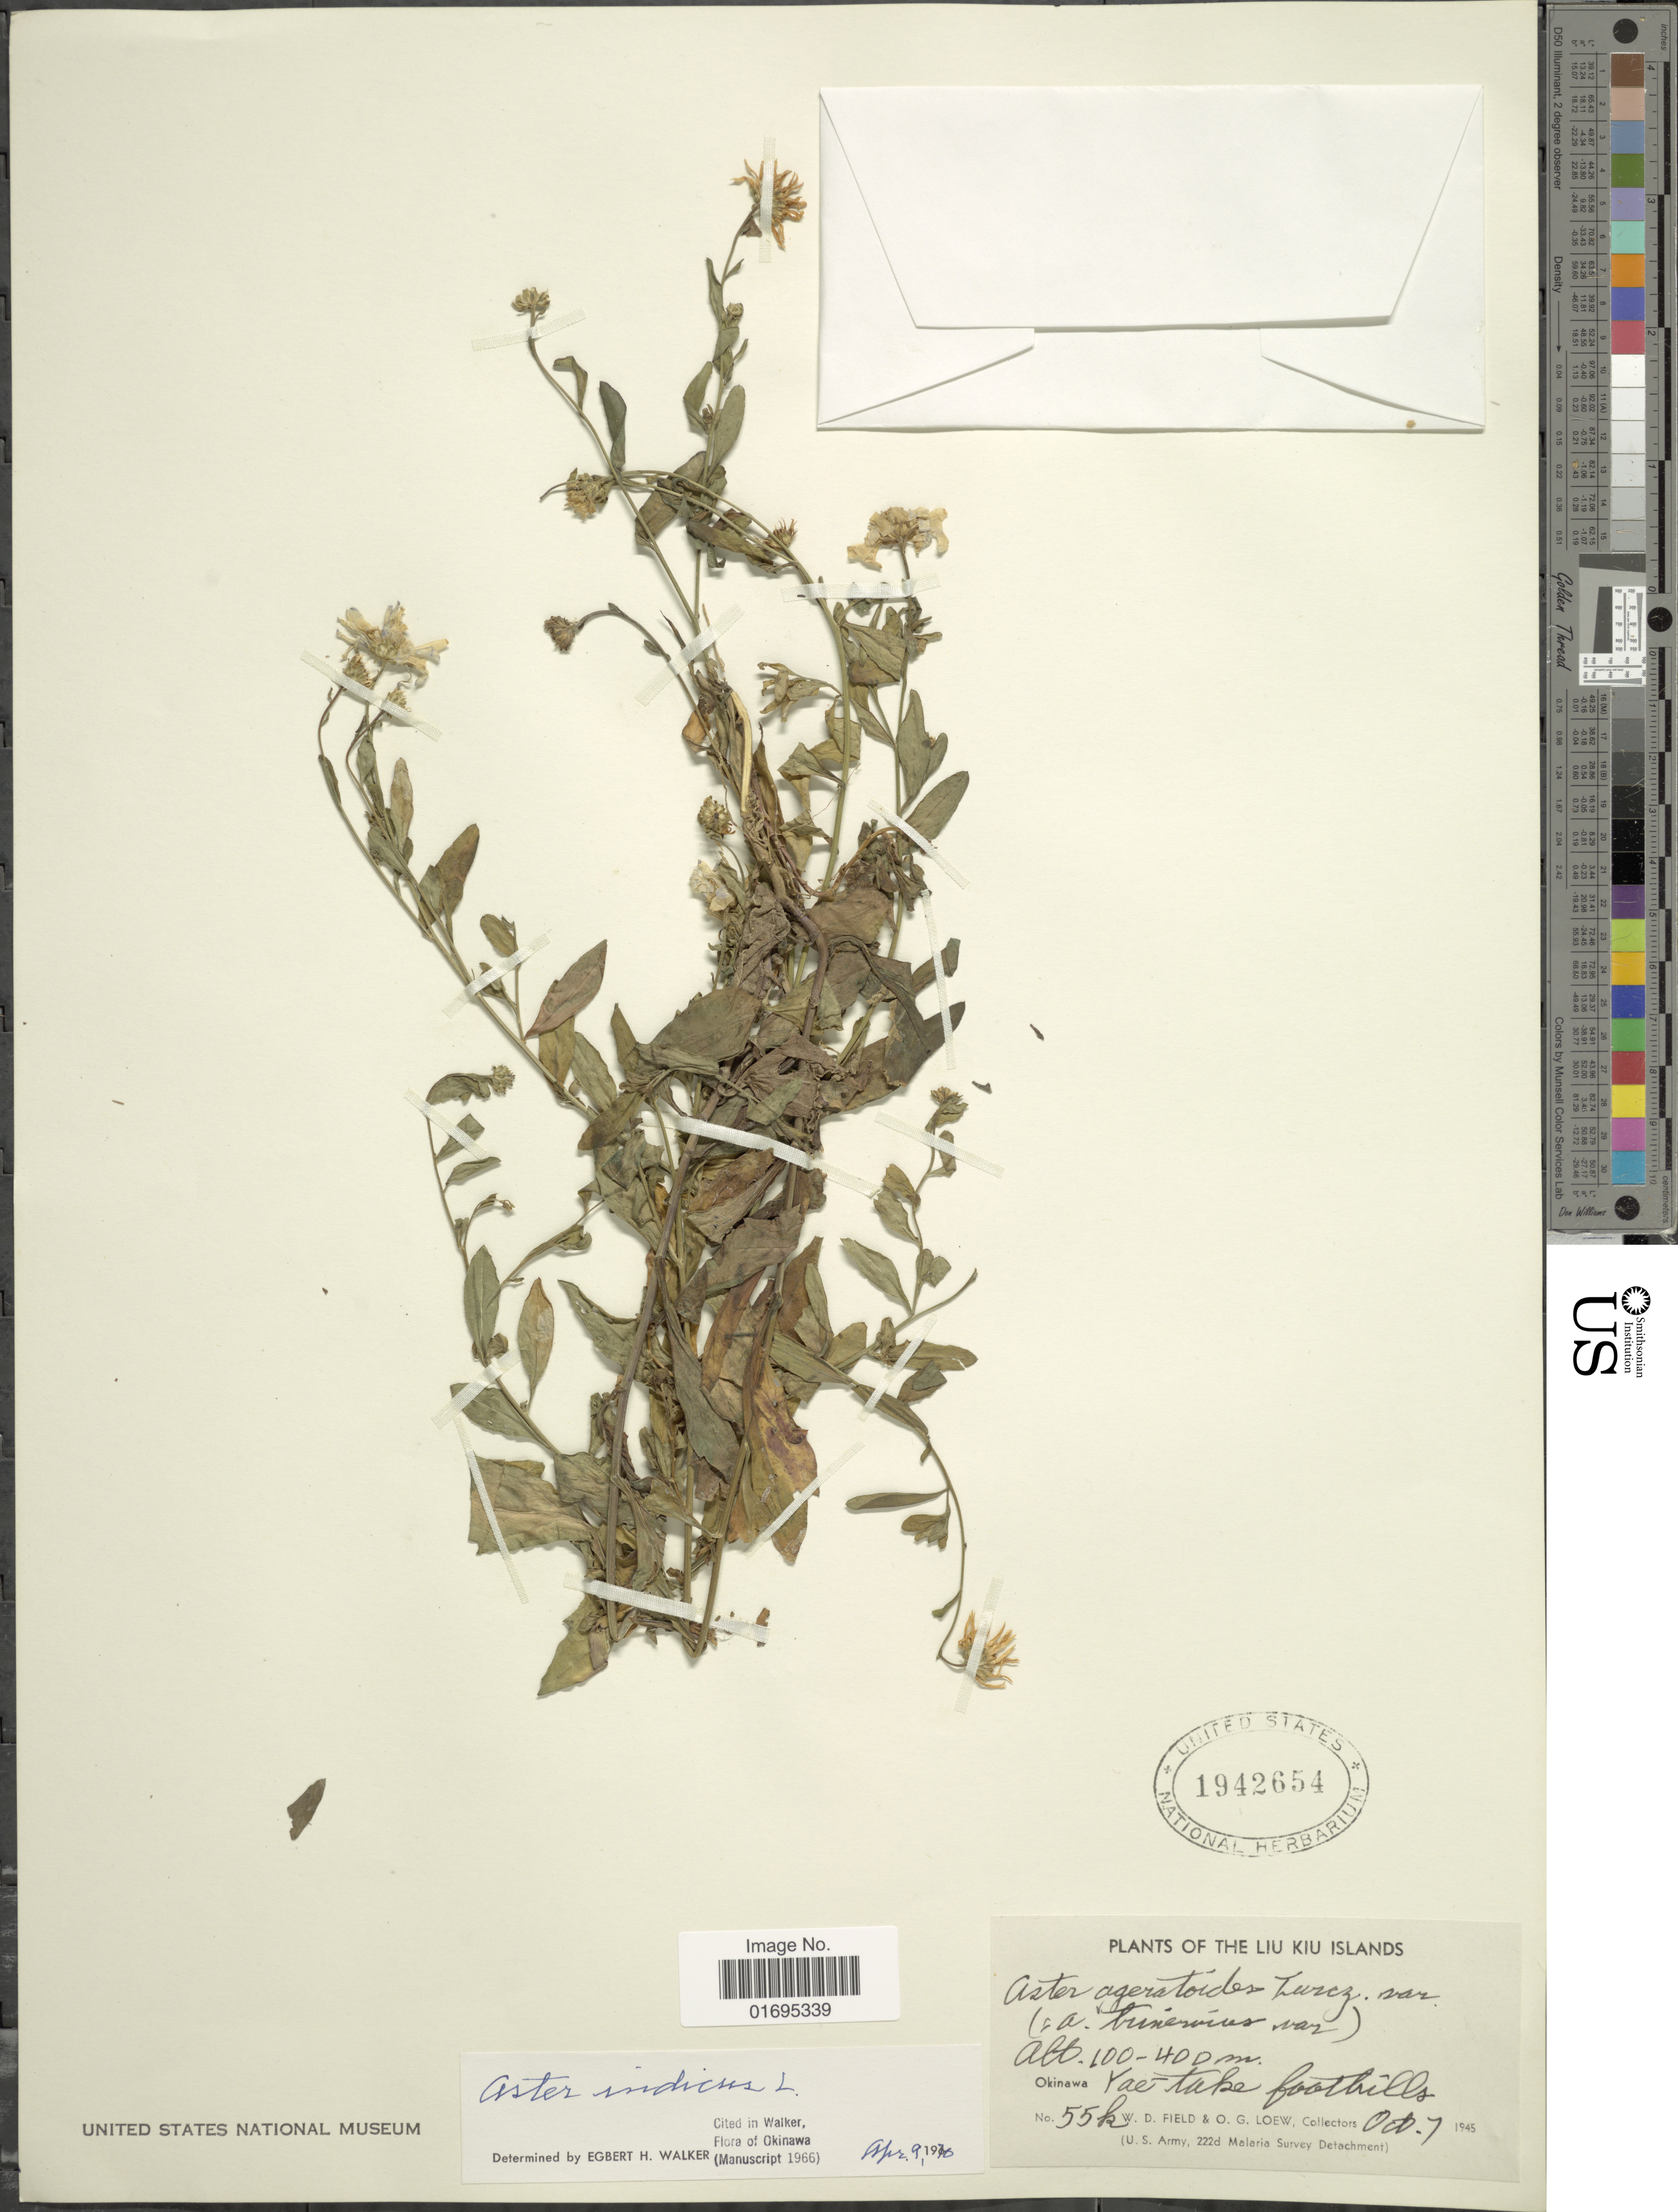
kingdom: Plantae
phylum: Tracheophyta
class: Magnoliopsida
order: Asterales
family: Asteraceae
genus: Kalimeris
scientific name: Kalimeris indica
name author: (L.) Sch. Bip.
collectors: W. D. Field & O. G. Loew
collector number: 55k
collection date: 1945-10-07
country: Japan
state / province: Okinawa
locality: Liu Kiu Islands, Yae-take foothills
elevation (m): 100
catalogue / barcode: US 1942654